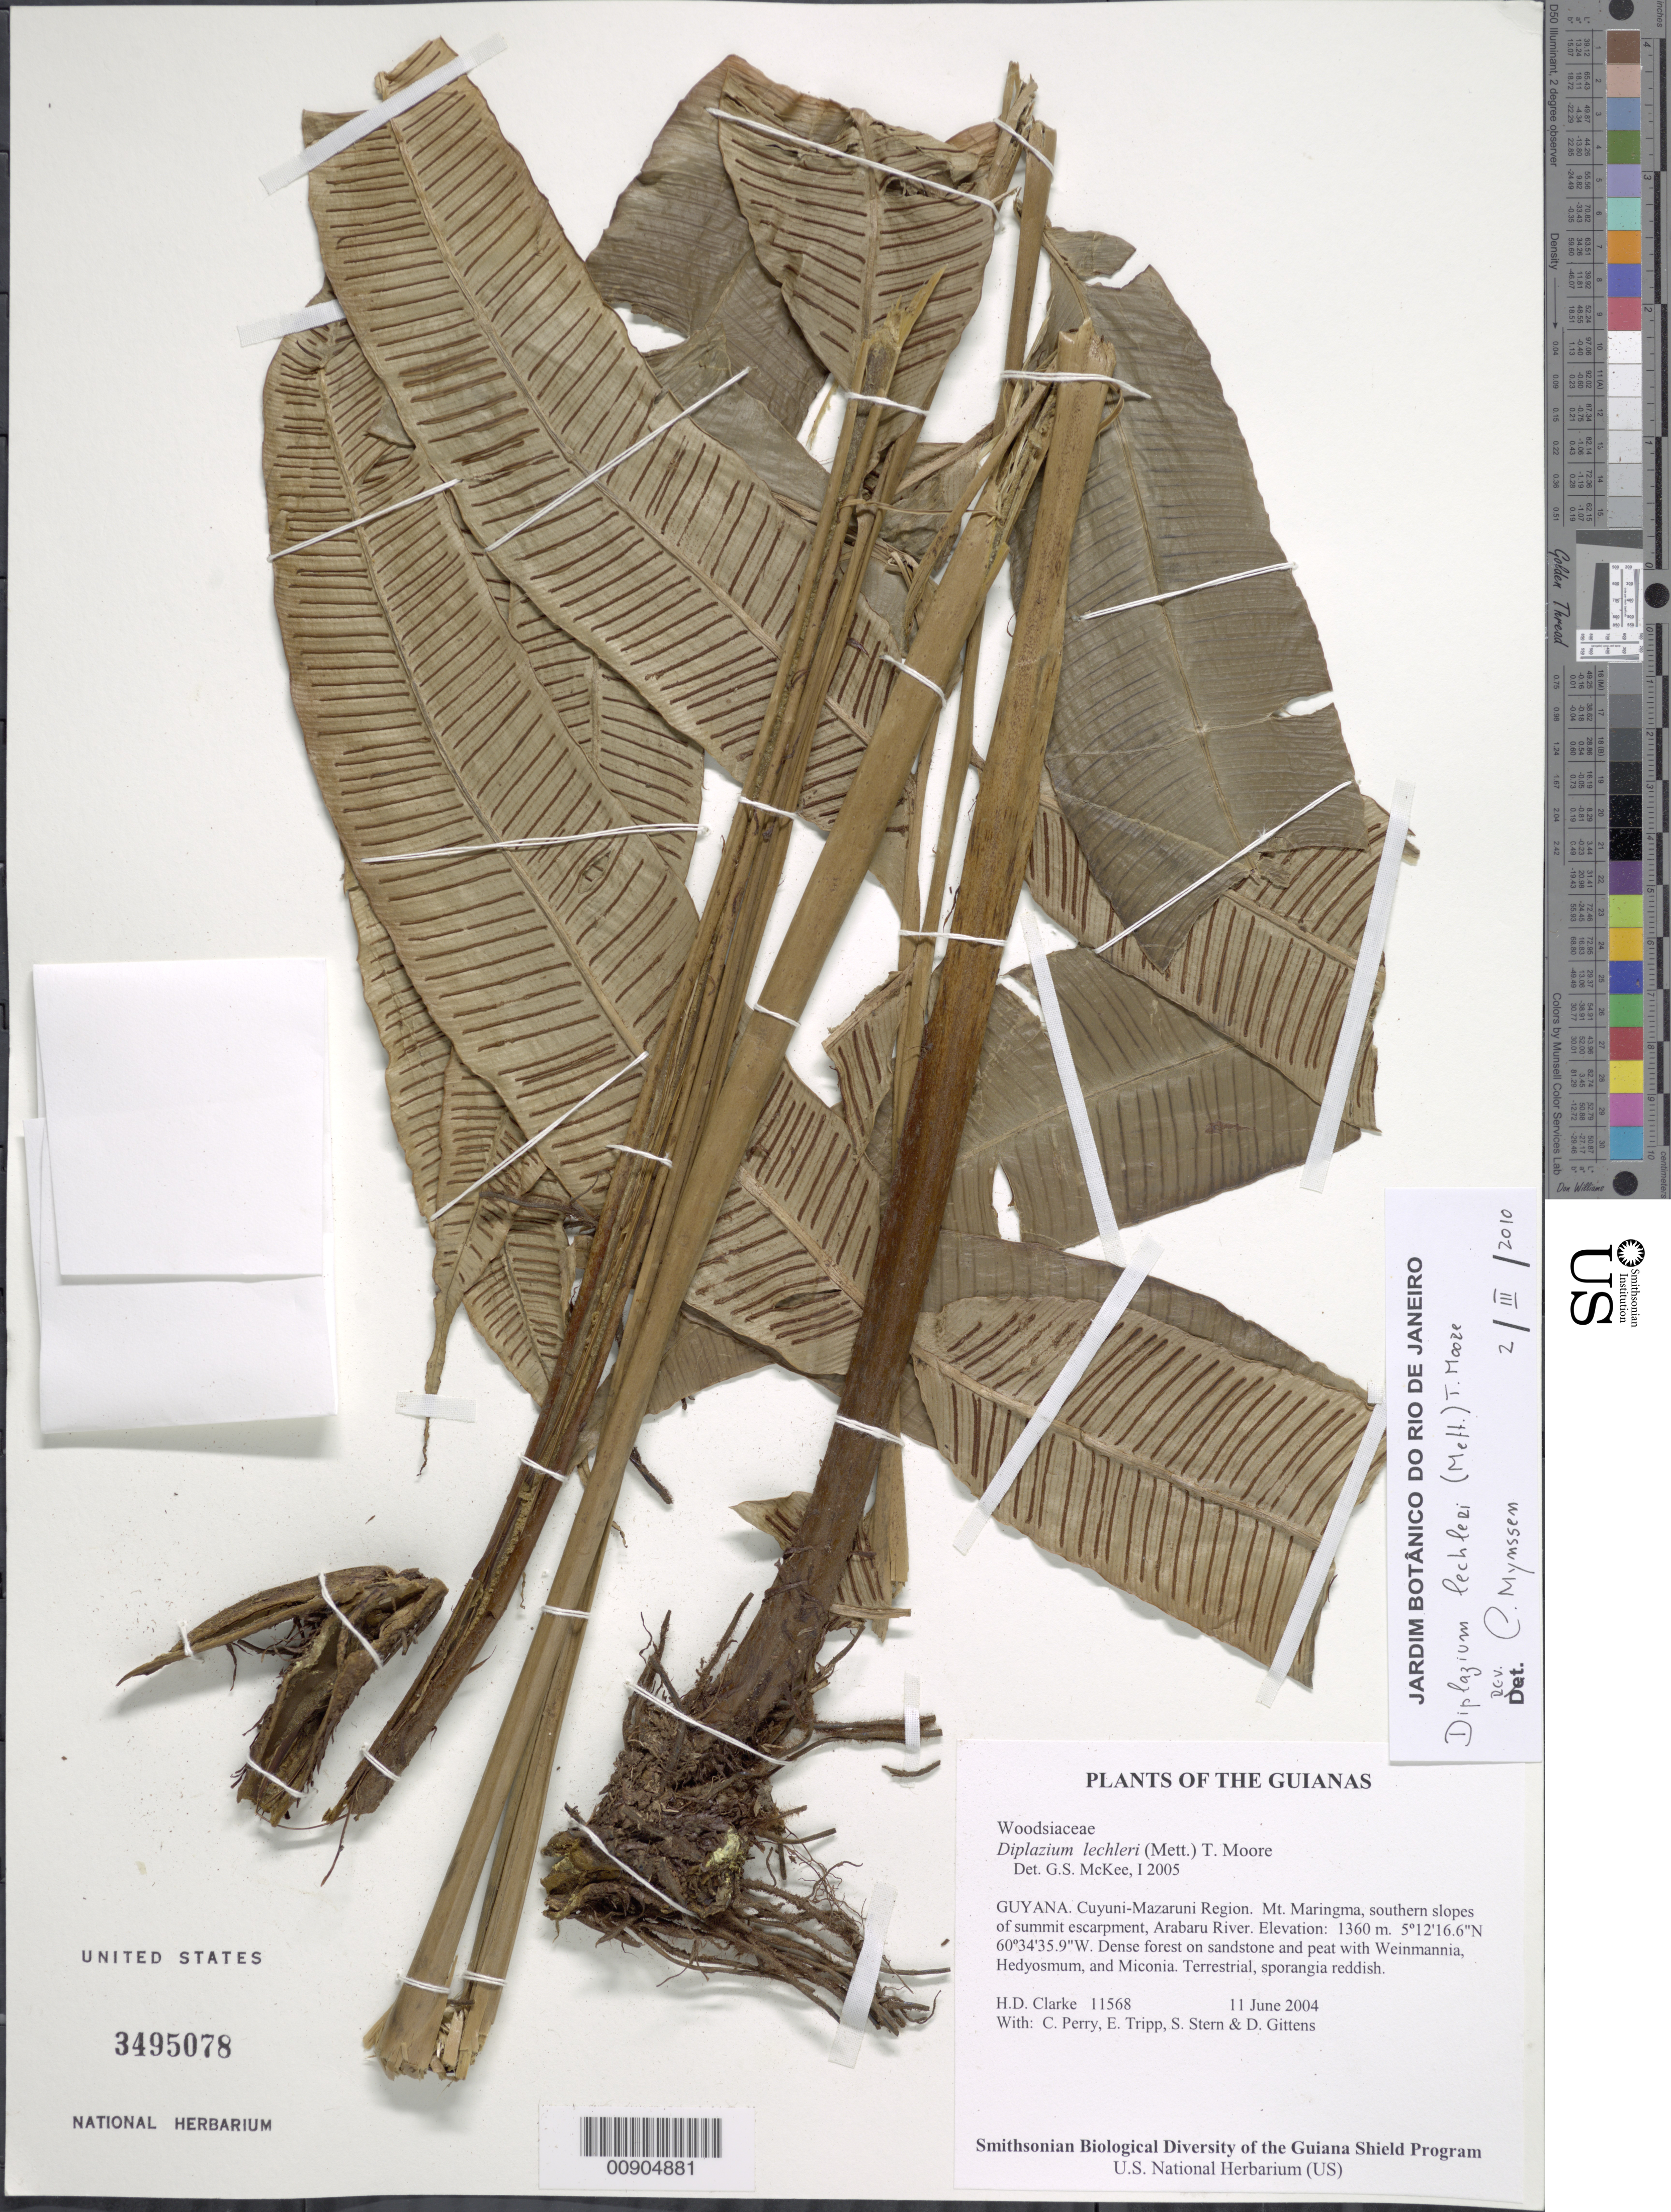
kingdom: Plantae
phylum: Tracheophyta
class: Polypodiopsida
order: Polypodiales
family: Desmophlebiaceae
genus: Desmophlebium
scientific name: Desmophlebium lechleri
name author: (Mett.) Mynssen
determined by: Reis, A.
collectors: H. D. Clarke, C. Perry, E. Tripp, S. R. Stern & D. Gittens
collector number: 11568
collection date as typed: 11 June 2004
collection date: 2004-06-11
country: Guyana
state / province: Cuyuni-Mazaruni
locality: Mt. Maringma, southern slopes of summit escarpment, Arabaru River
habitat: Dense forest on sandstone and peat with Weinmannia, Hedyosmum, and Miconia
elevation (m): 1360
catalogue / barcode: US 3495078